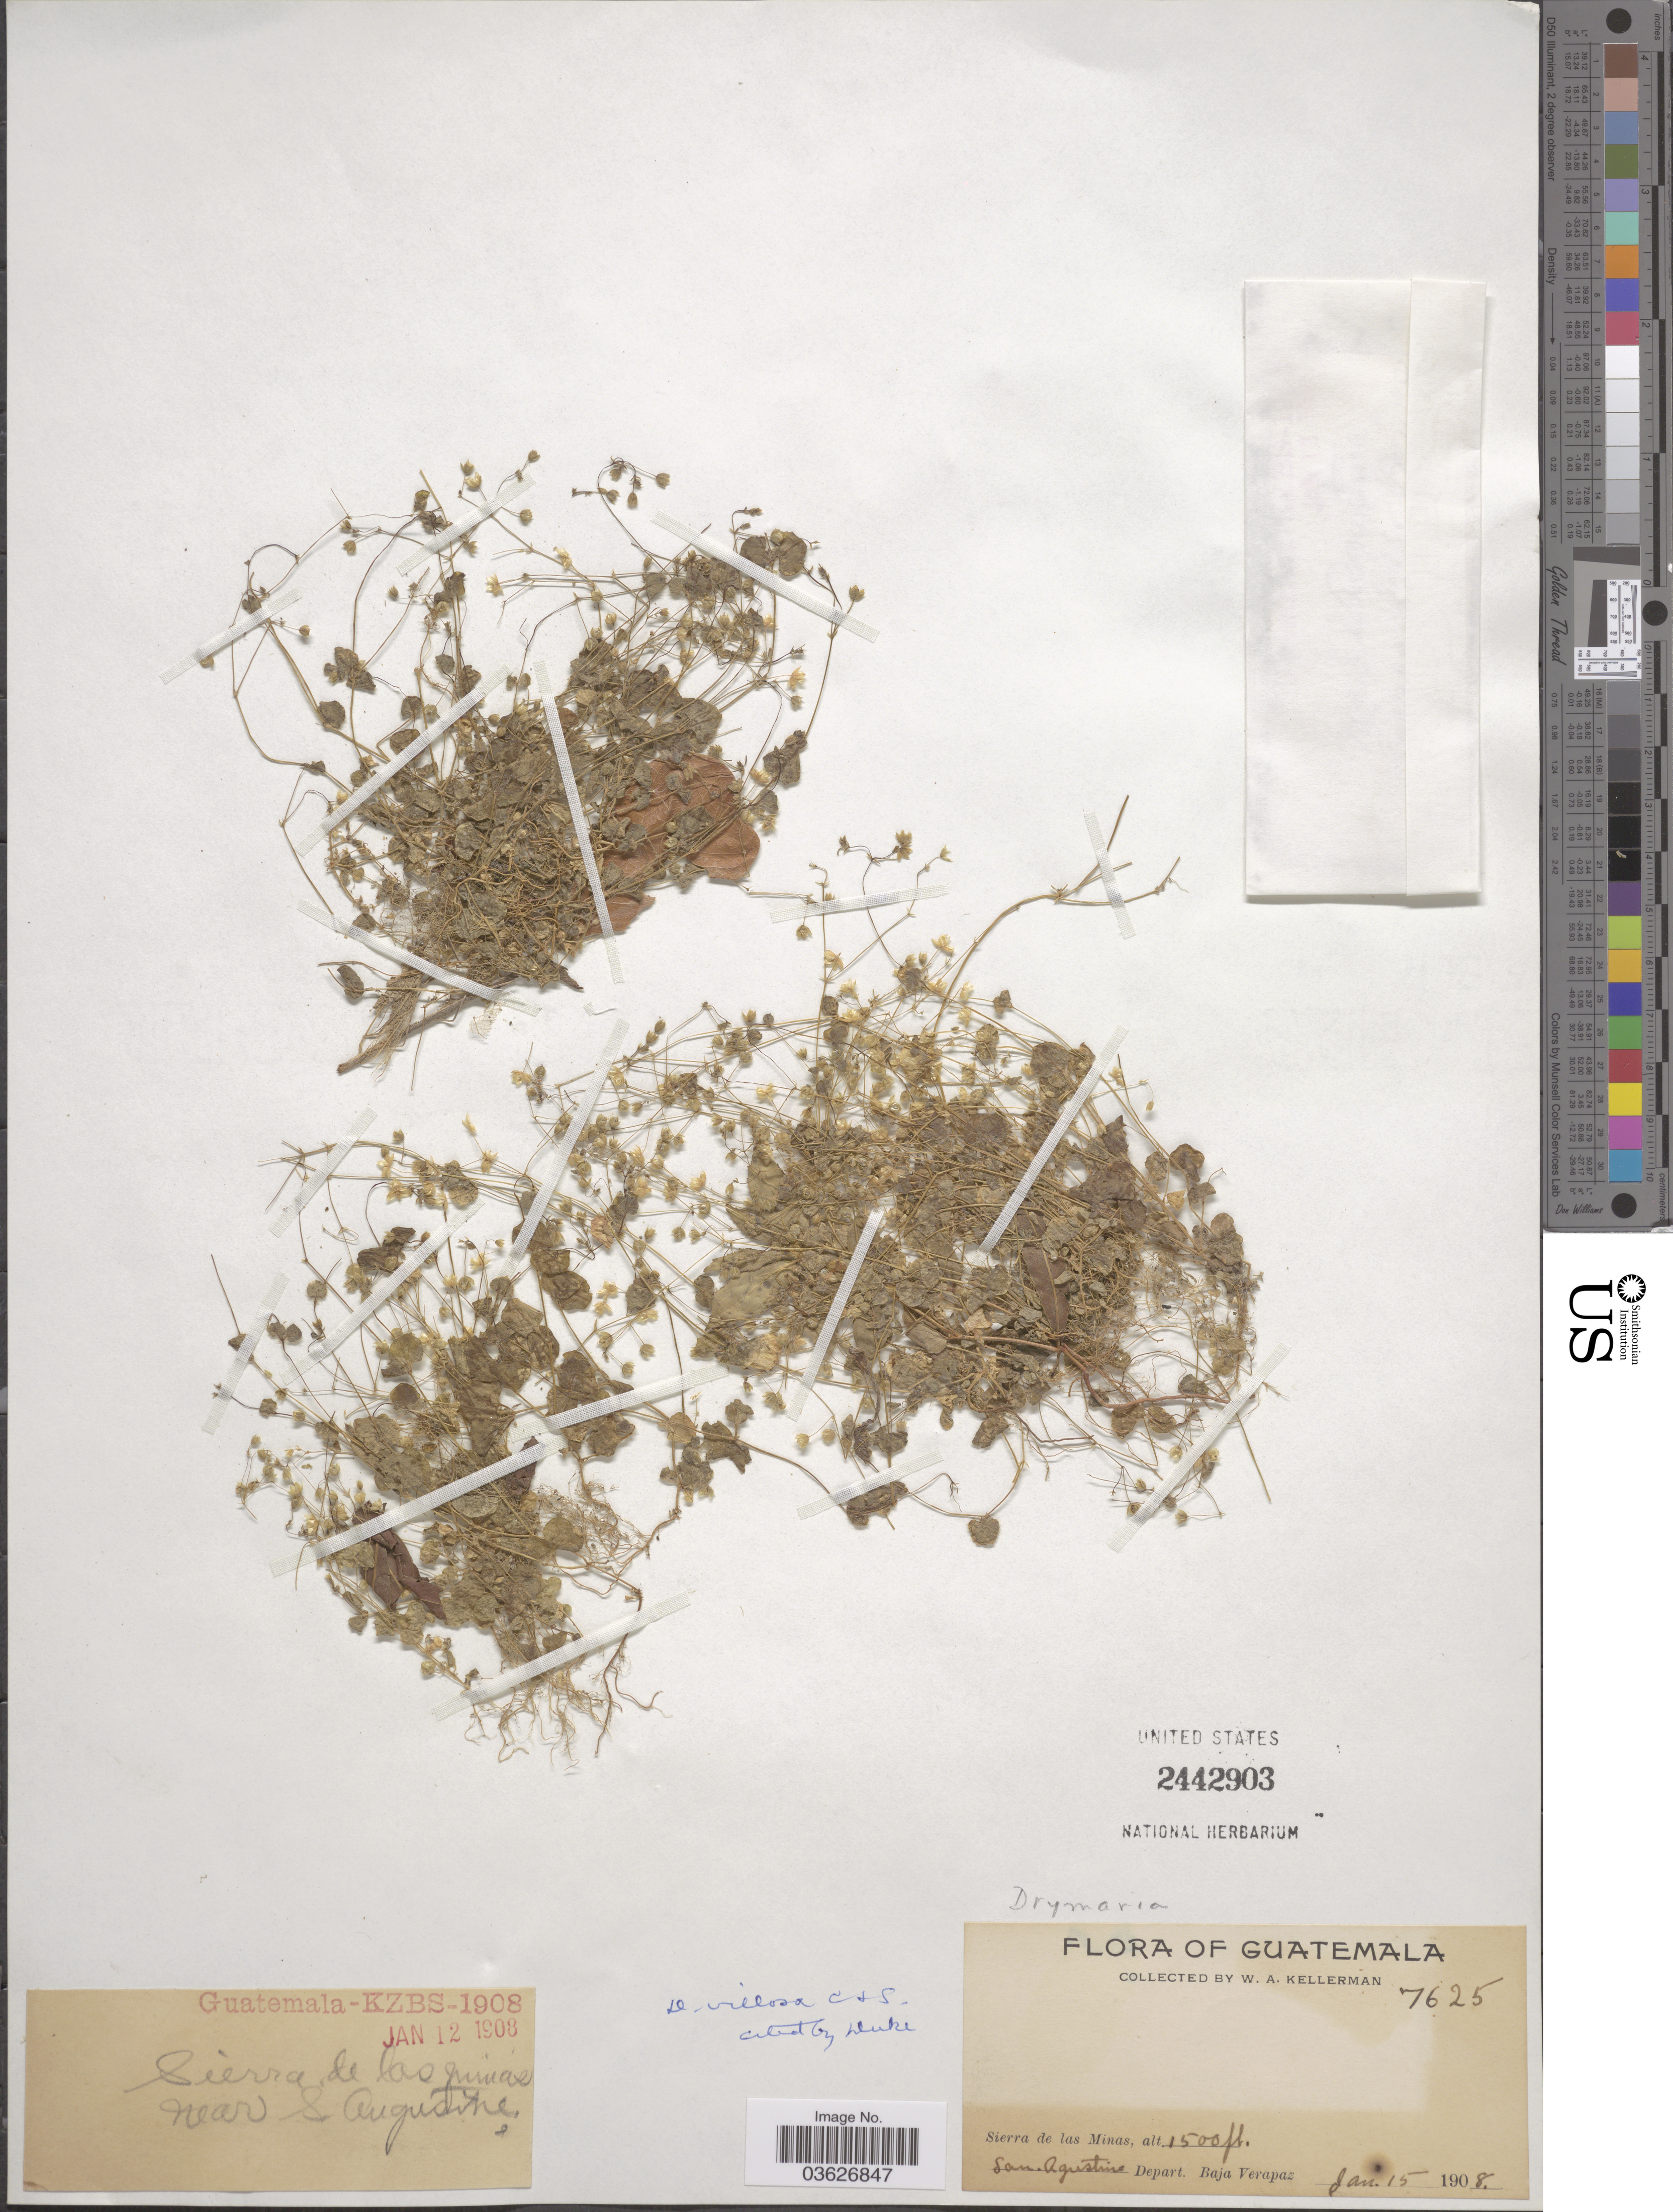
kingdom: Plantae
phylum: Tracheophyta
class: Magnoliopsida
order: Caryophyllales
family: Caryophyllaceae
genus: Drymaria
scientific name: Drymaria villosa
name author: Cham. & Schltdl.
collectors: W. Kellerman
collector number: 7625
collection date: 1908-01-15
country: Guatemala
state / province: Baja Verapaz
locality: Sierra de las Minas. Near S. Augustine. San Agustine. Depart. Baja Verapaz.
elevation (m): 457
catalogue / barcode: US 2442903